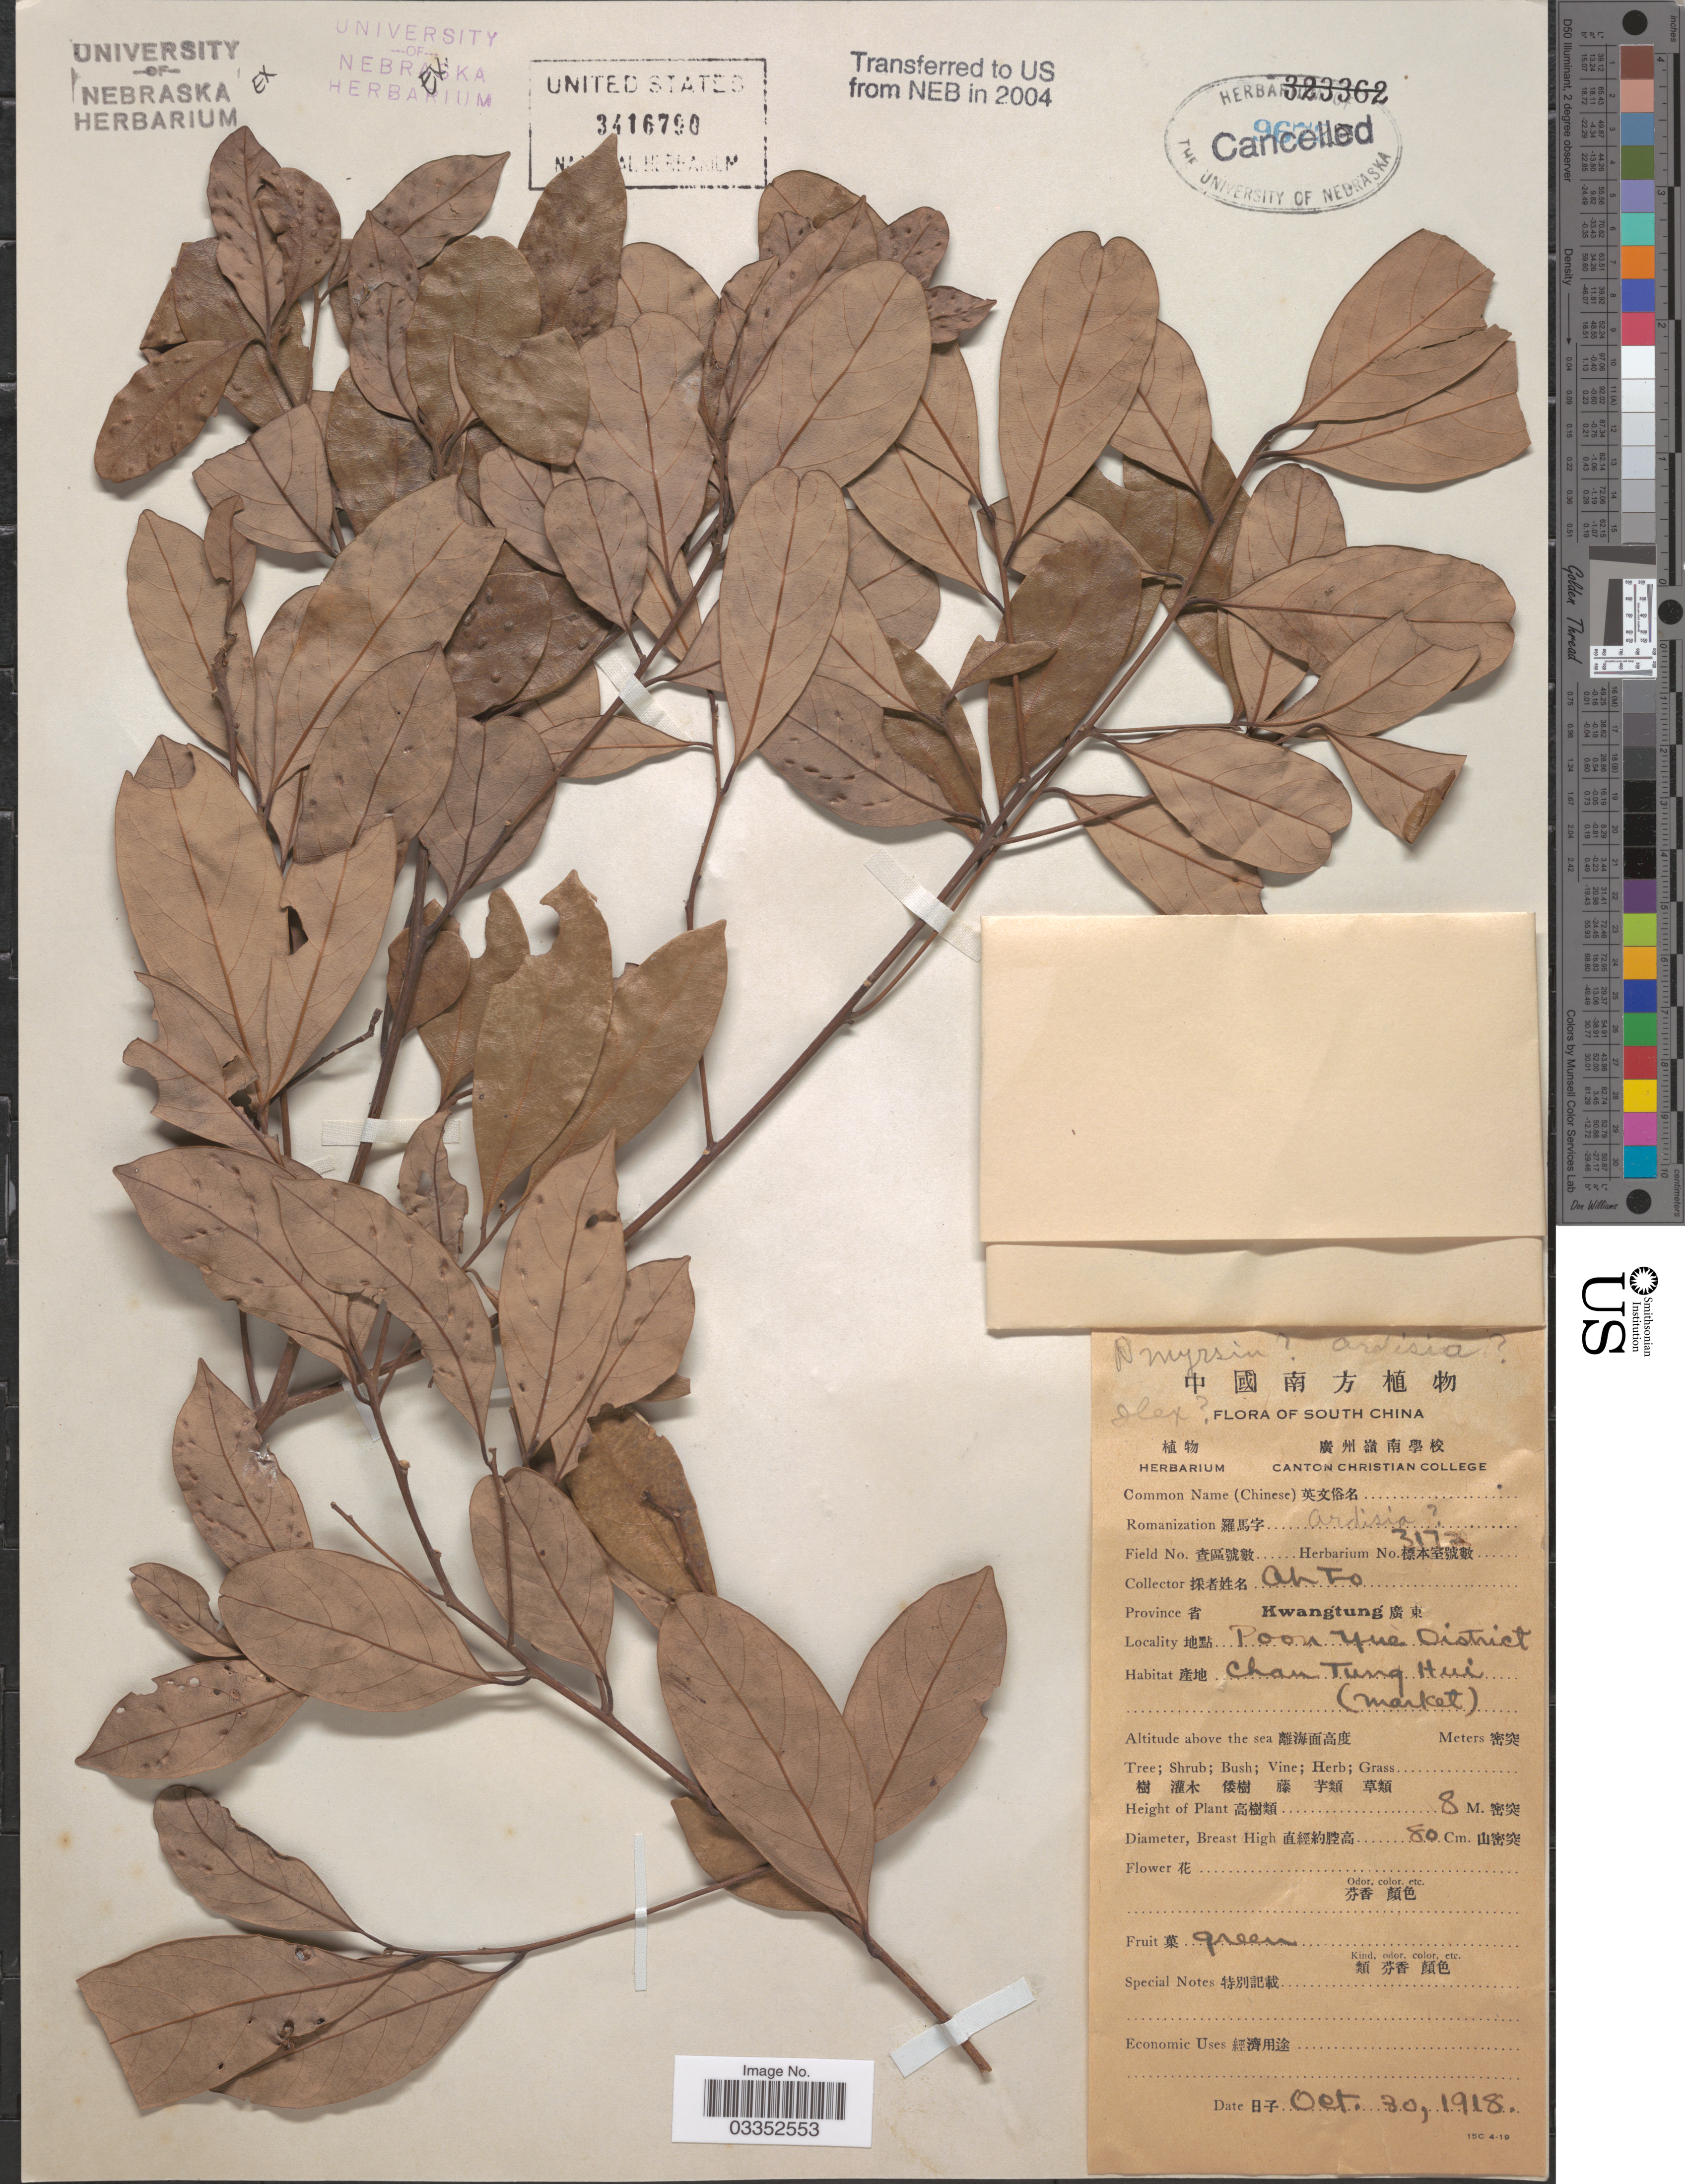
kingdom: Plantae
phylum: Tracheophyta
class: Magnoliopsida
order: Aquifoliales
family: Aquifoliaceae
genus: Ilex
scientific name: Ilex sp.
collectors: Ah Fo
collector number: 3172*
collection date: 1918-10-30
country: China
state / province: Guangdong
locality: South China, Poon Yue District, Chan Tung Hui (market).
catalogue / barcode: US 3416790